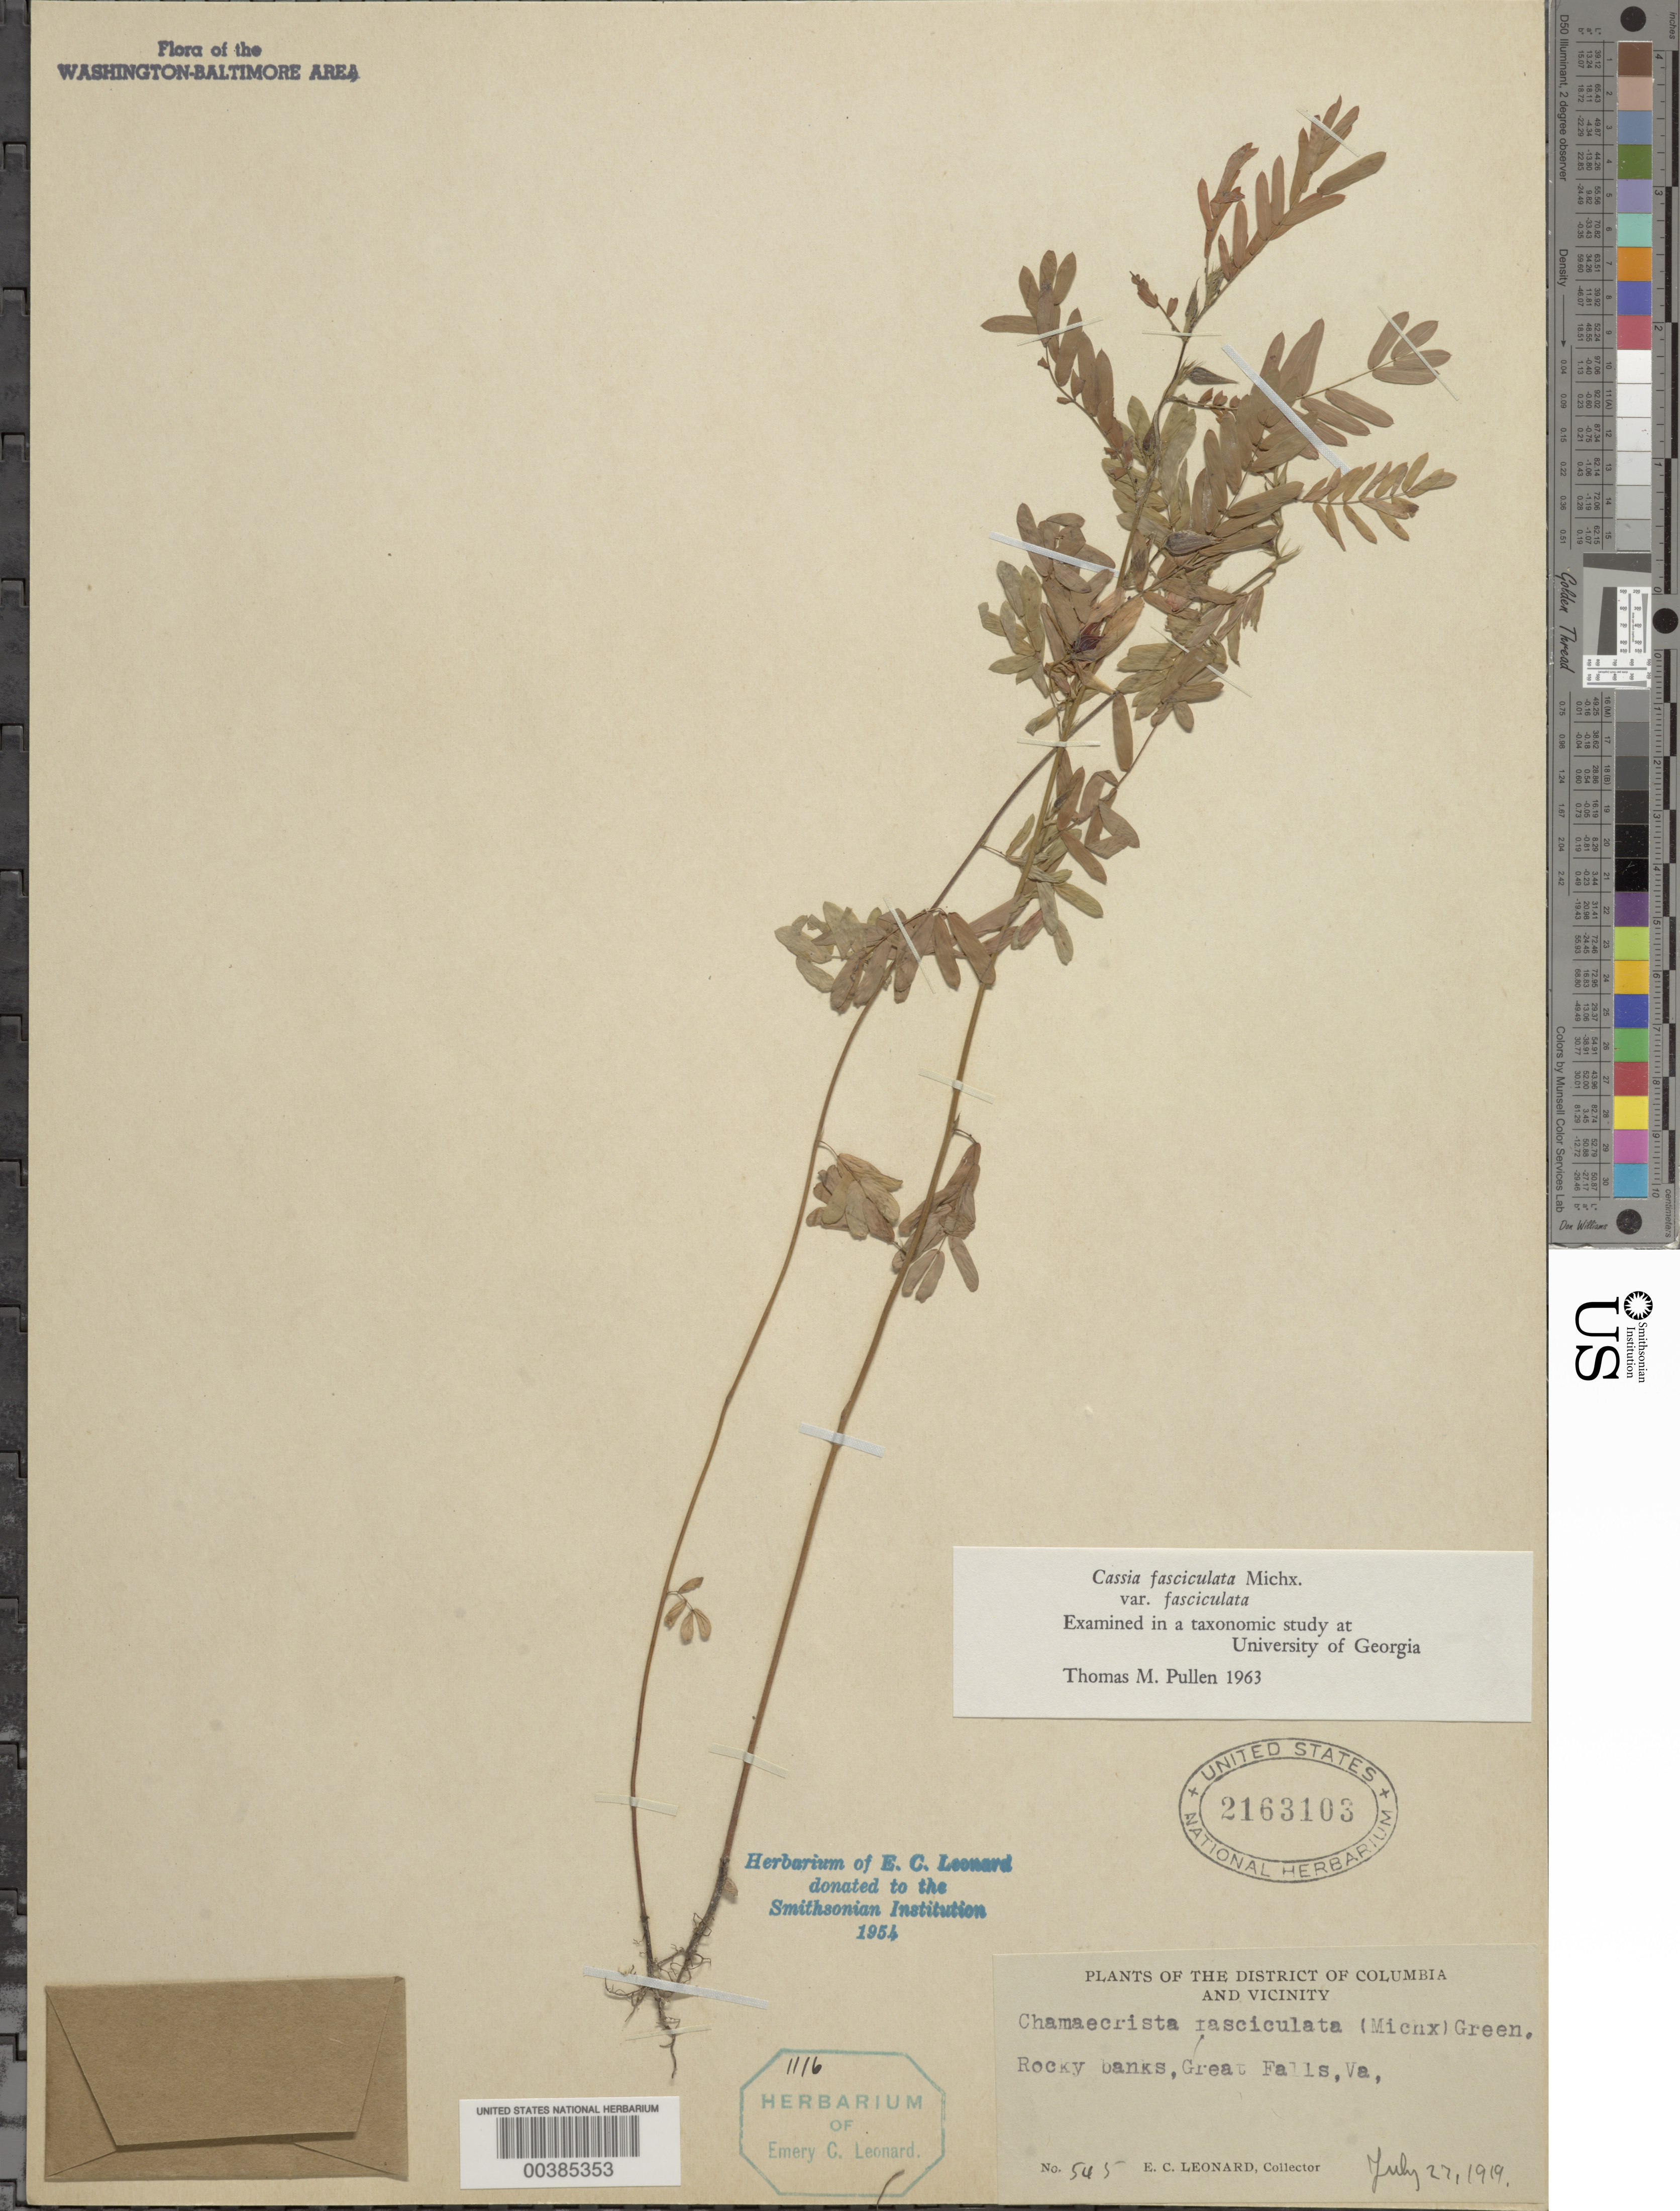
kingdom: Plantae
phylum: Tracheophyta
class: Magnoliopsida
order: Fabales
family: Fabaceae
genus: Chamaecrista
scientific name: Chamaecrista fasciculata var. fasciculata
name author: (Michx.) Greene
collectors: E. C. Leonard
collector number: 545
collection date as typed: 27 Jul 1919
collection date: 1919-07-27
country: United States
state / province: Virginia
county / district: Fairfax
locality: Great Falls C. and O. Canal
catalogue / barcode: US 2163103